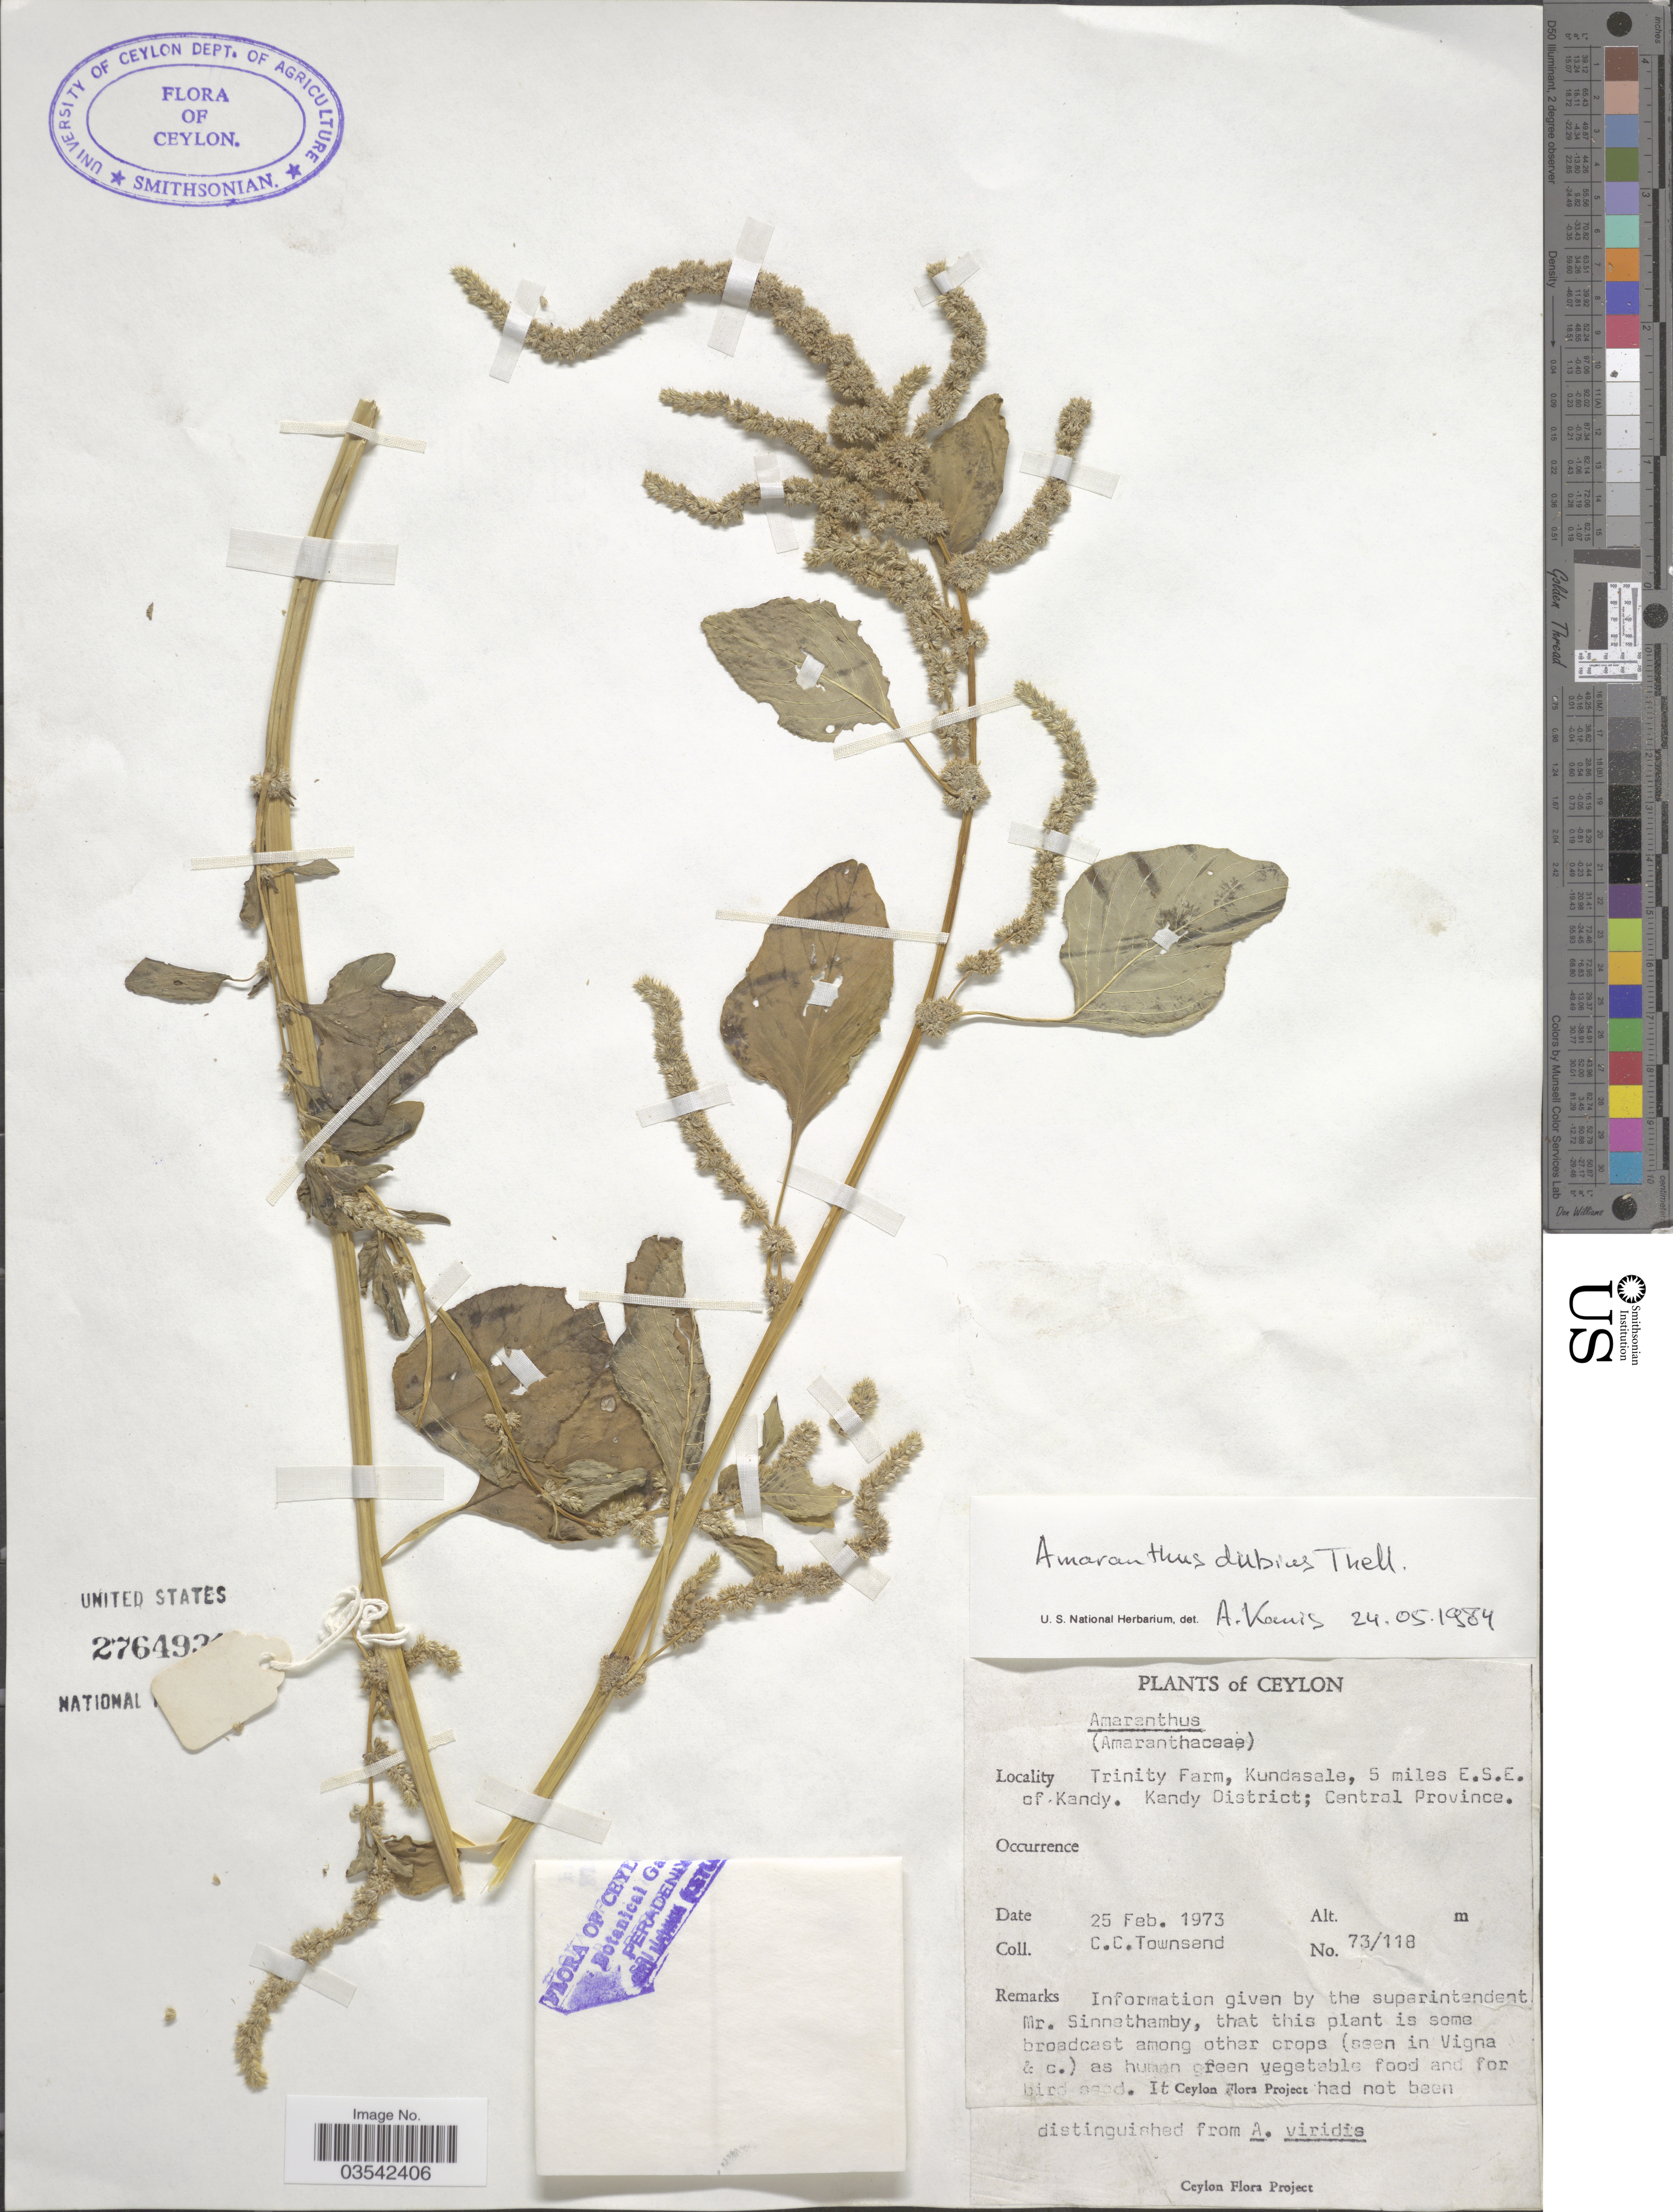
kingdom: Plantae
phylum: Tracheophyta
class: Magnoliopsida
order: Caryophyllales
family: Amaranthaceae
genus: Amaranthus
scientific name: Amaranthus dubius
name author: Mart. ex Thell.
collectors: C. C. Townsend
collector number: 73/118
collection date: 1973-02-25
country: Sri Lanka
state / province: Central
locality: Ceylon. Trinity Farm, Kundasale, 5 miles E.S.E. of Kandy. Kandy District.